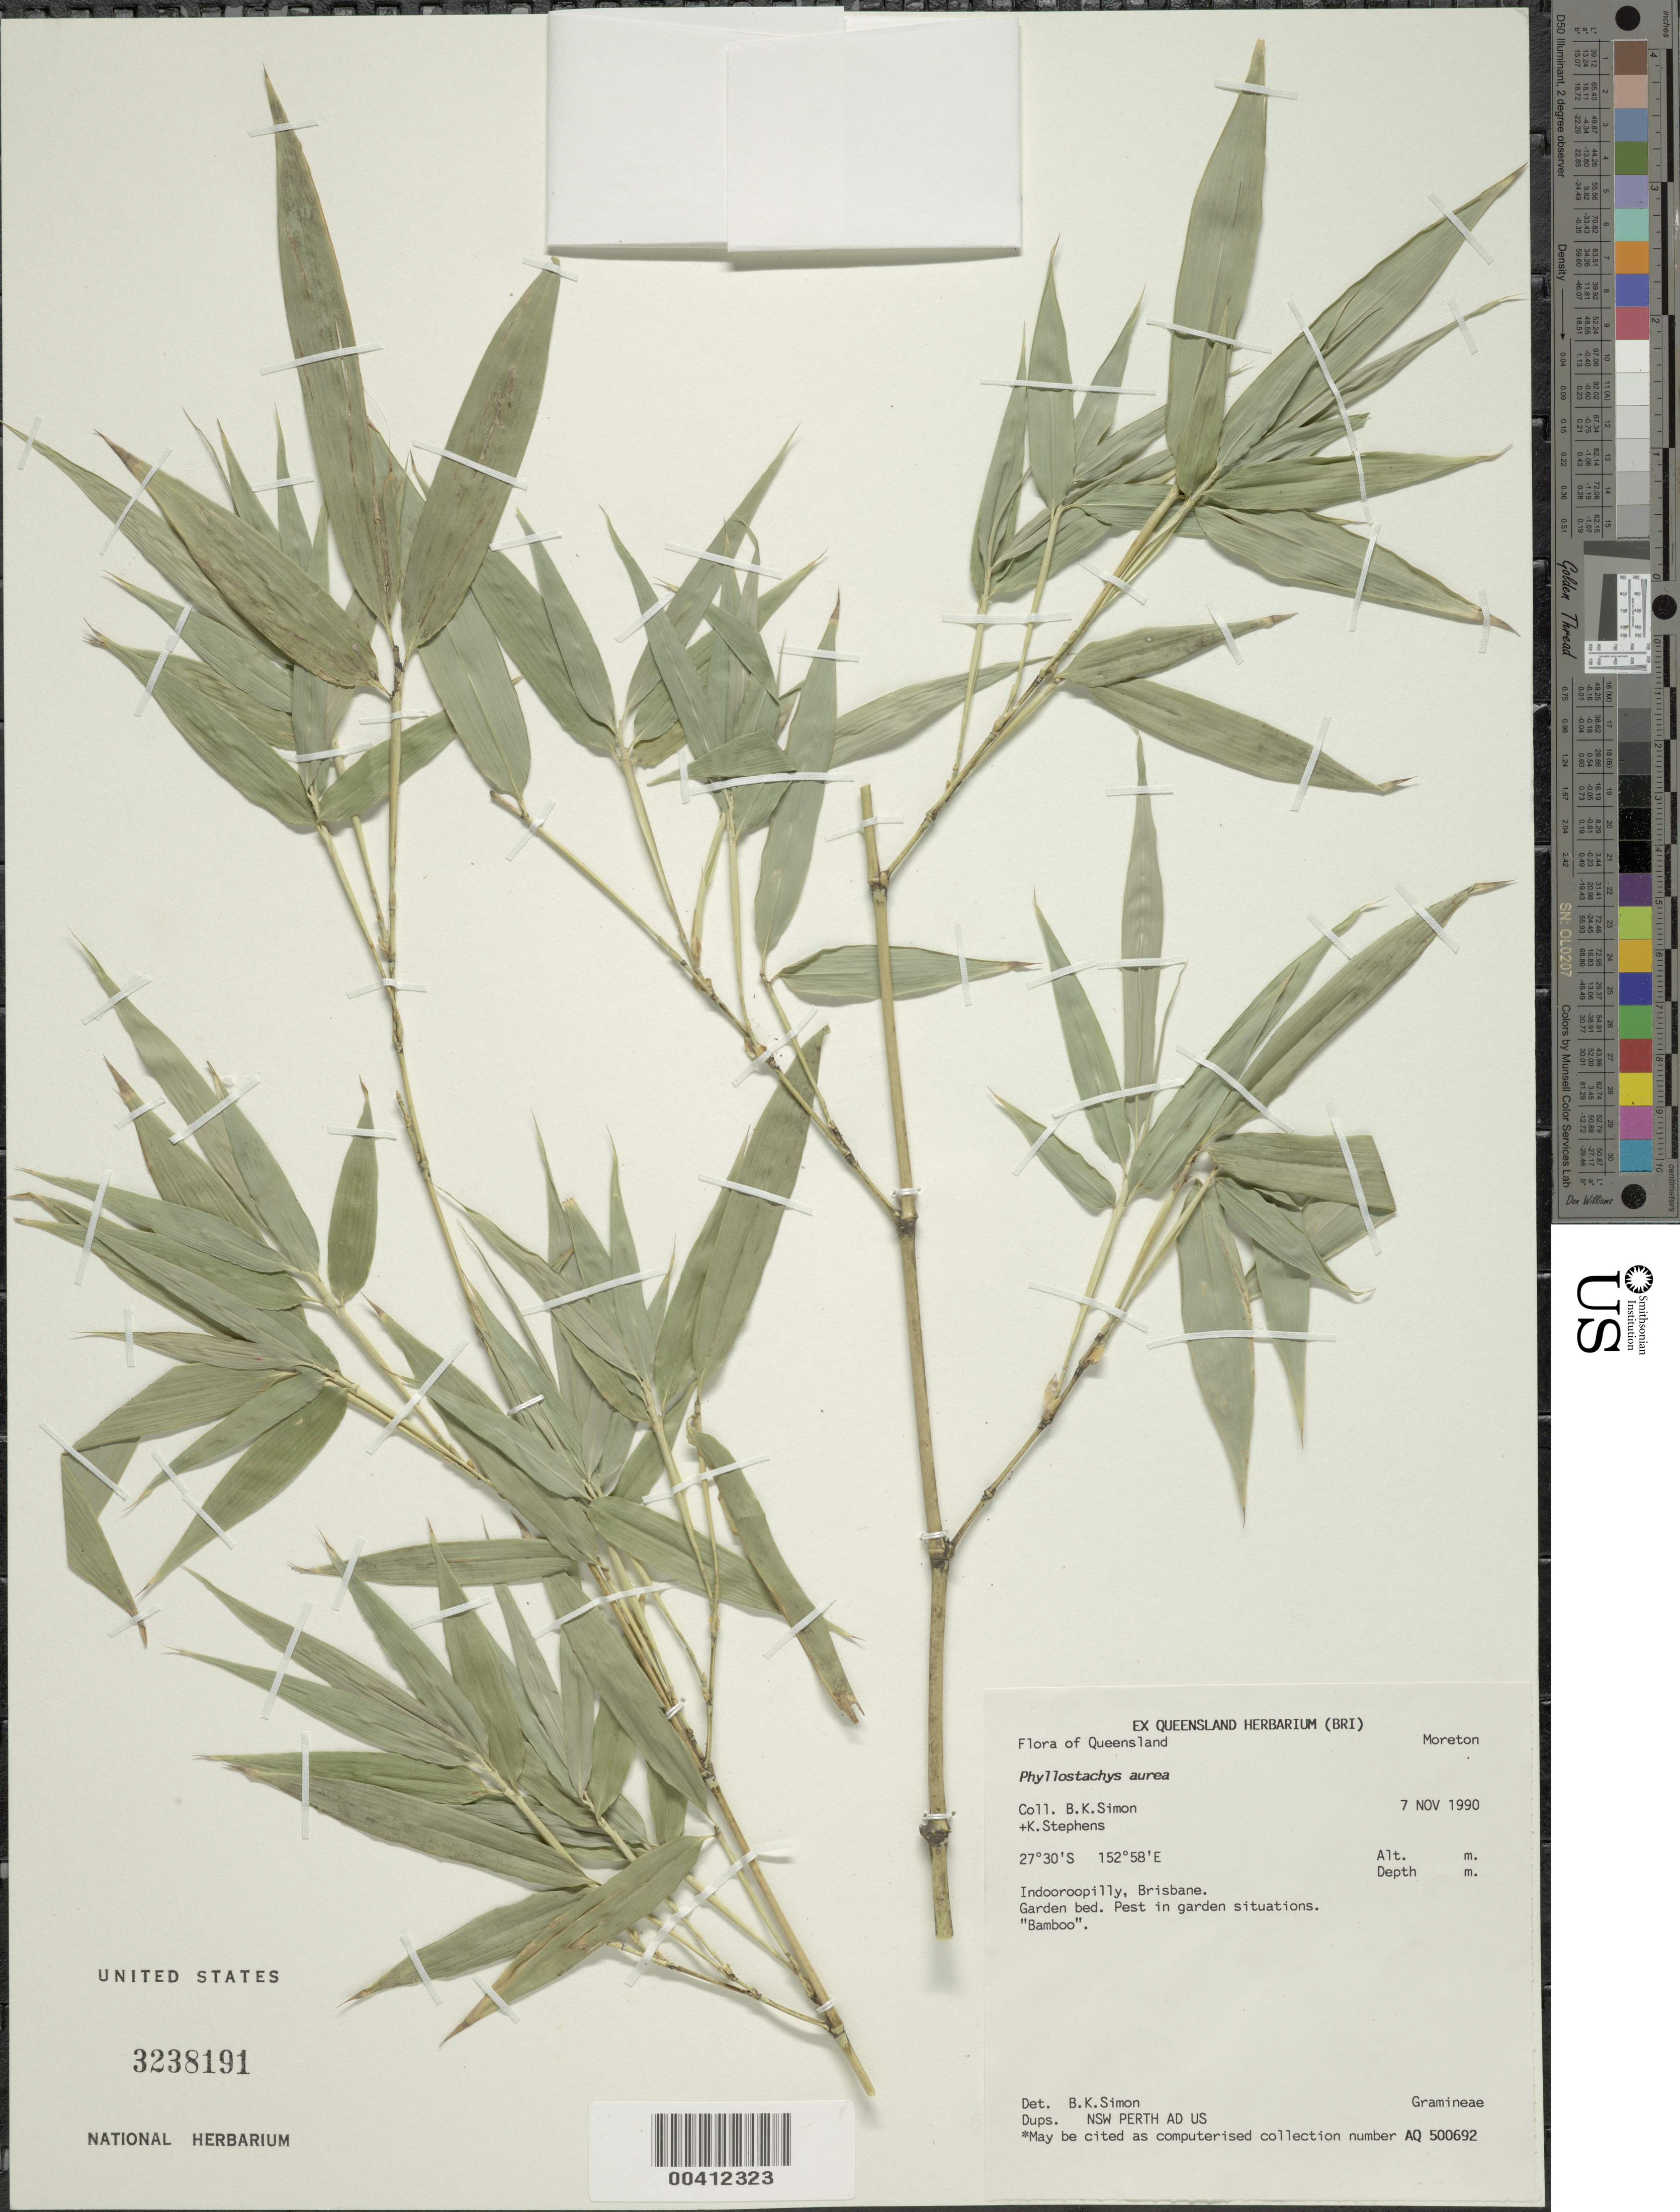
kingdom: Plantae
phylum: Tracheophyta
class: Liliopsida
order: Poales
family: Poaceae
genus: Phyllostachys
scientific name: Phyllostachys aurea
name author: Rivière & C. Rivière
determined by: Simon, B. K.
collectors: B. K. Simon & K. Stephans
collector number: Aq 500692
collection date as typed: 07 Nov 1990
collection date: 1990-11-07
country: Australia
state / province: Queensland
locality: Moreton; indooroopilly, brisbane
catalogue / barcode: US 3238191